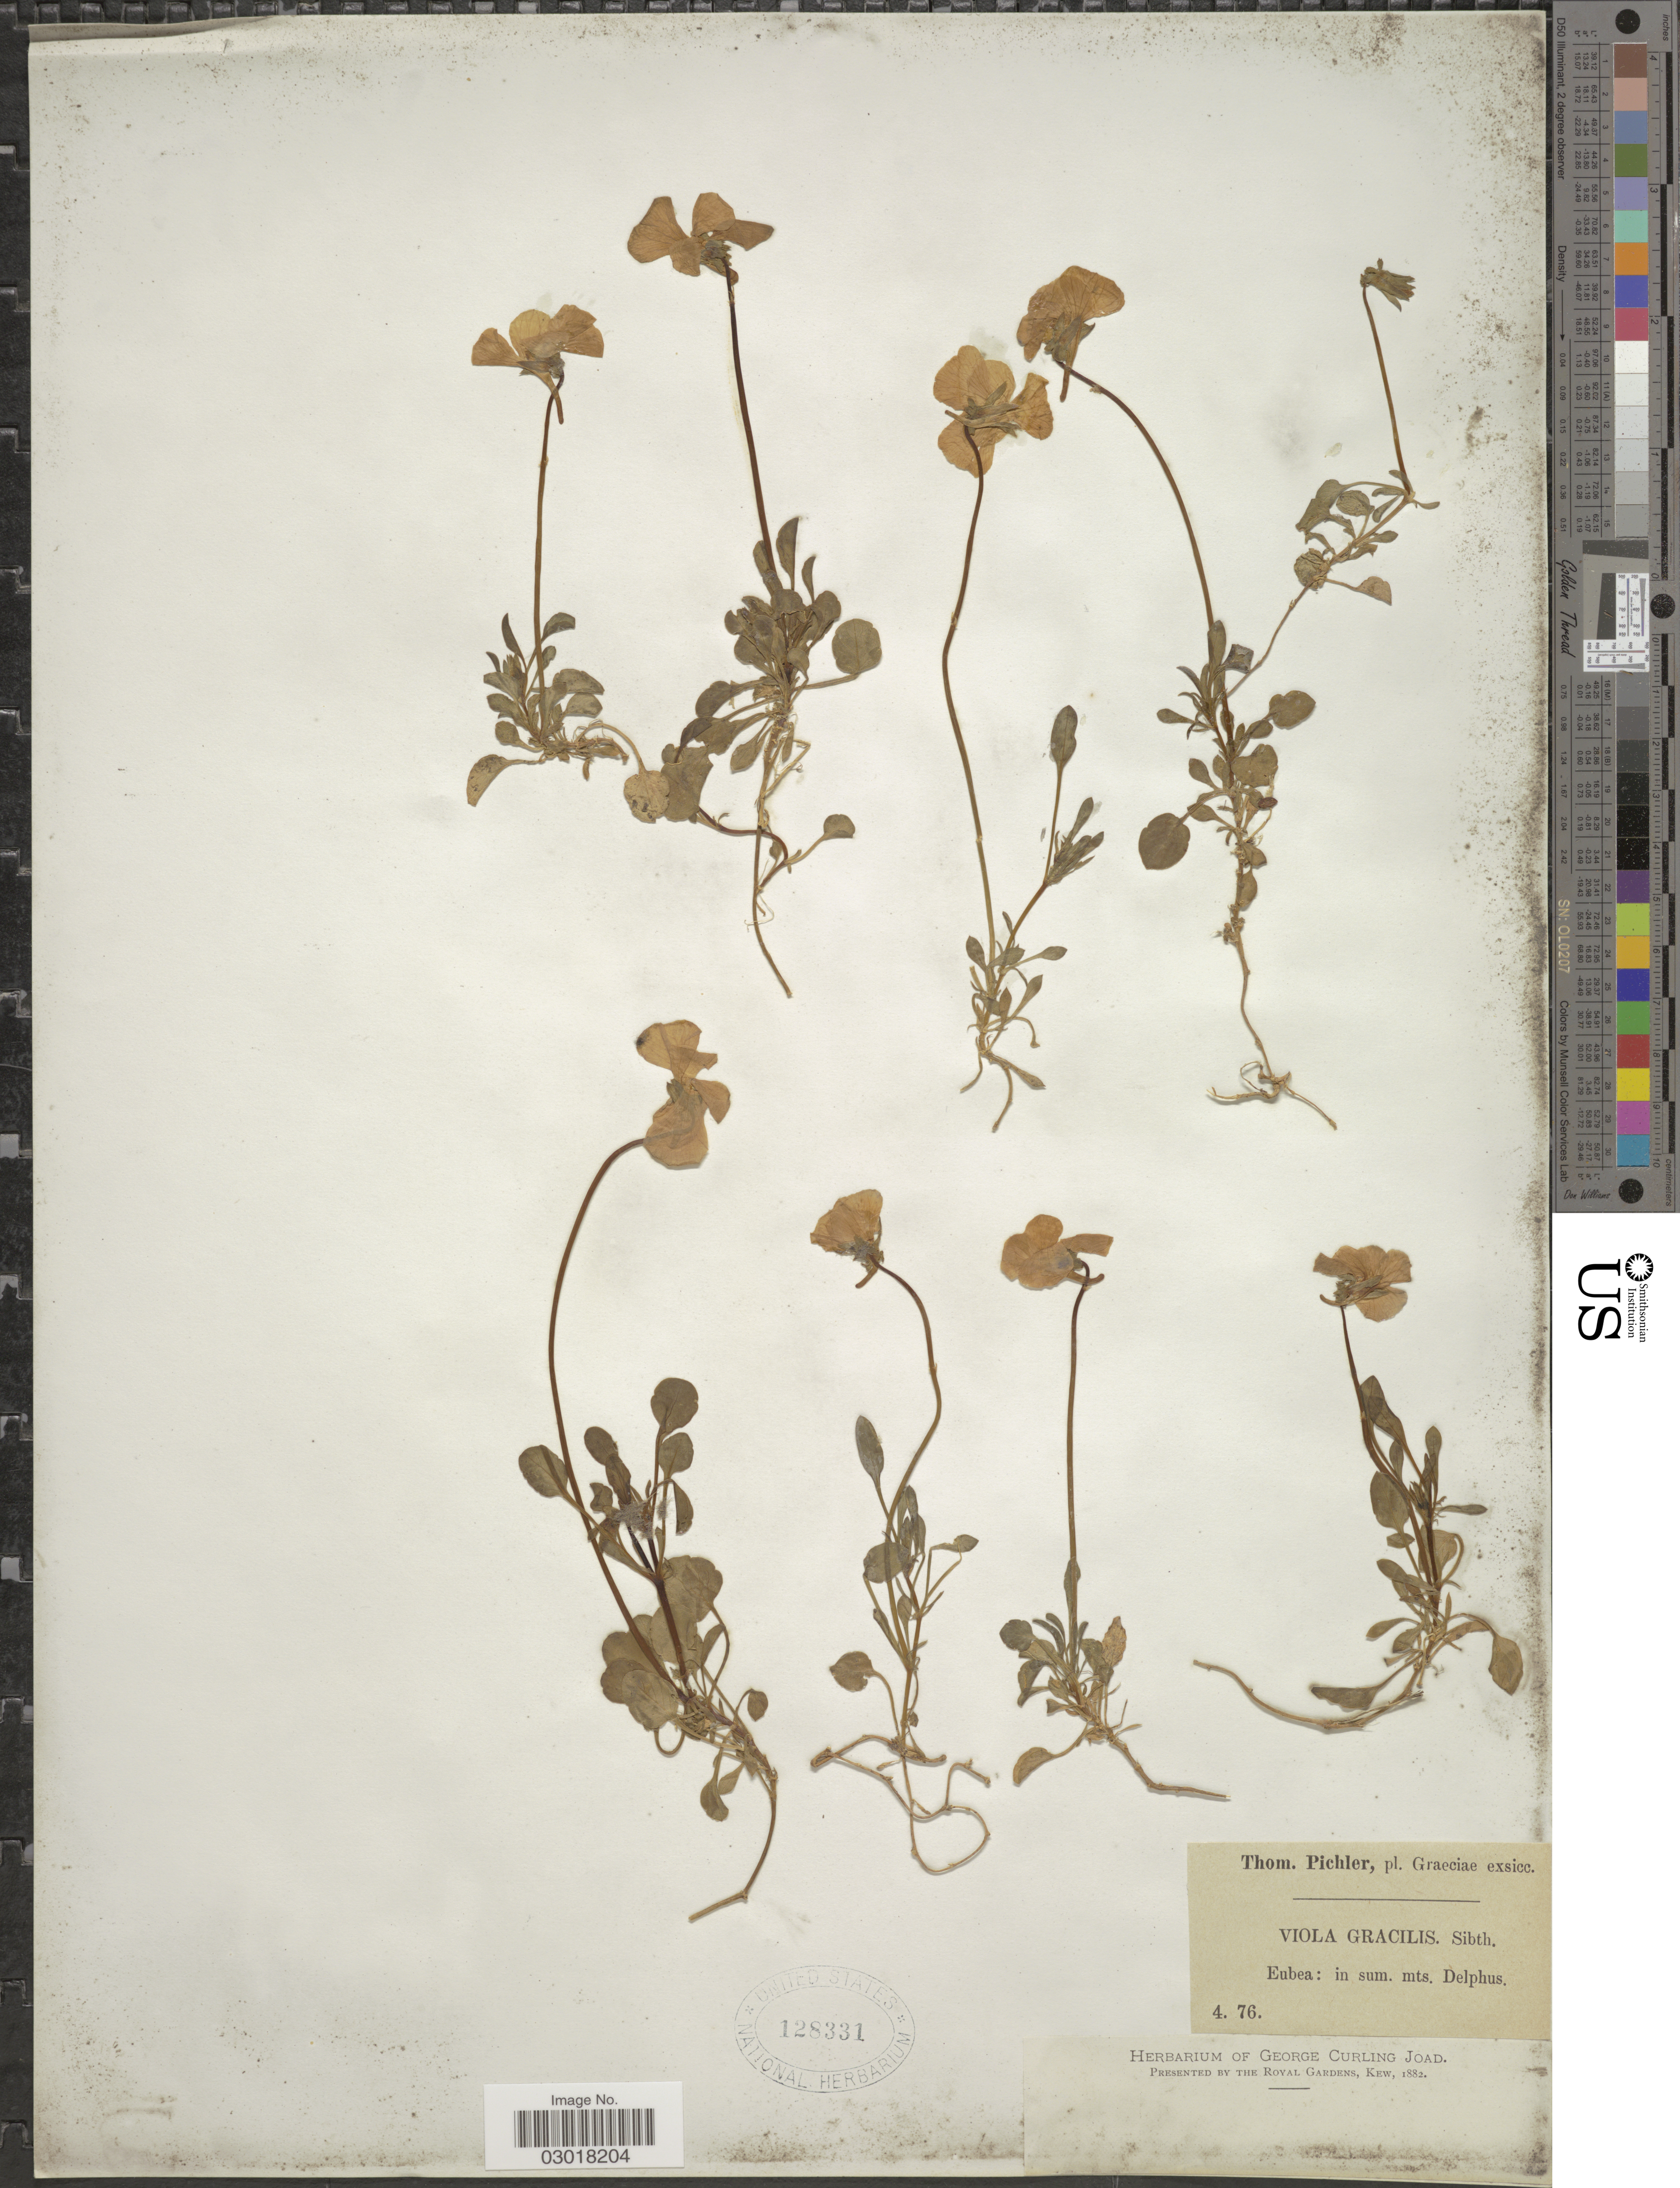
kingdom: Plantae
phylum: Tracheophyta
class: Magnoliopsida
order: Malpighiales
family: Violaceae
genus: Viola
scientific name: Viola calcarata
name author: L.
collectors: T. Pichler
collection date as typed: Transcribed d/m/y: /4/76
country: Greece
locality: Graeciae. Eubea: in sum. mts. Delphus.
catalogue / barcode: US 128331